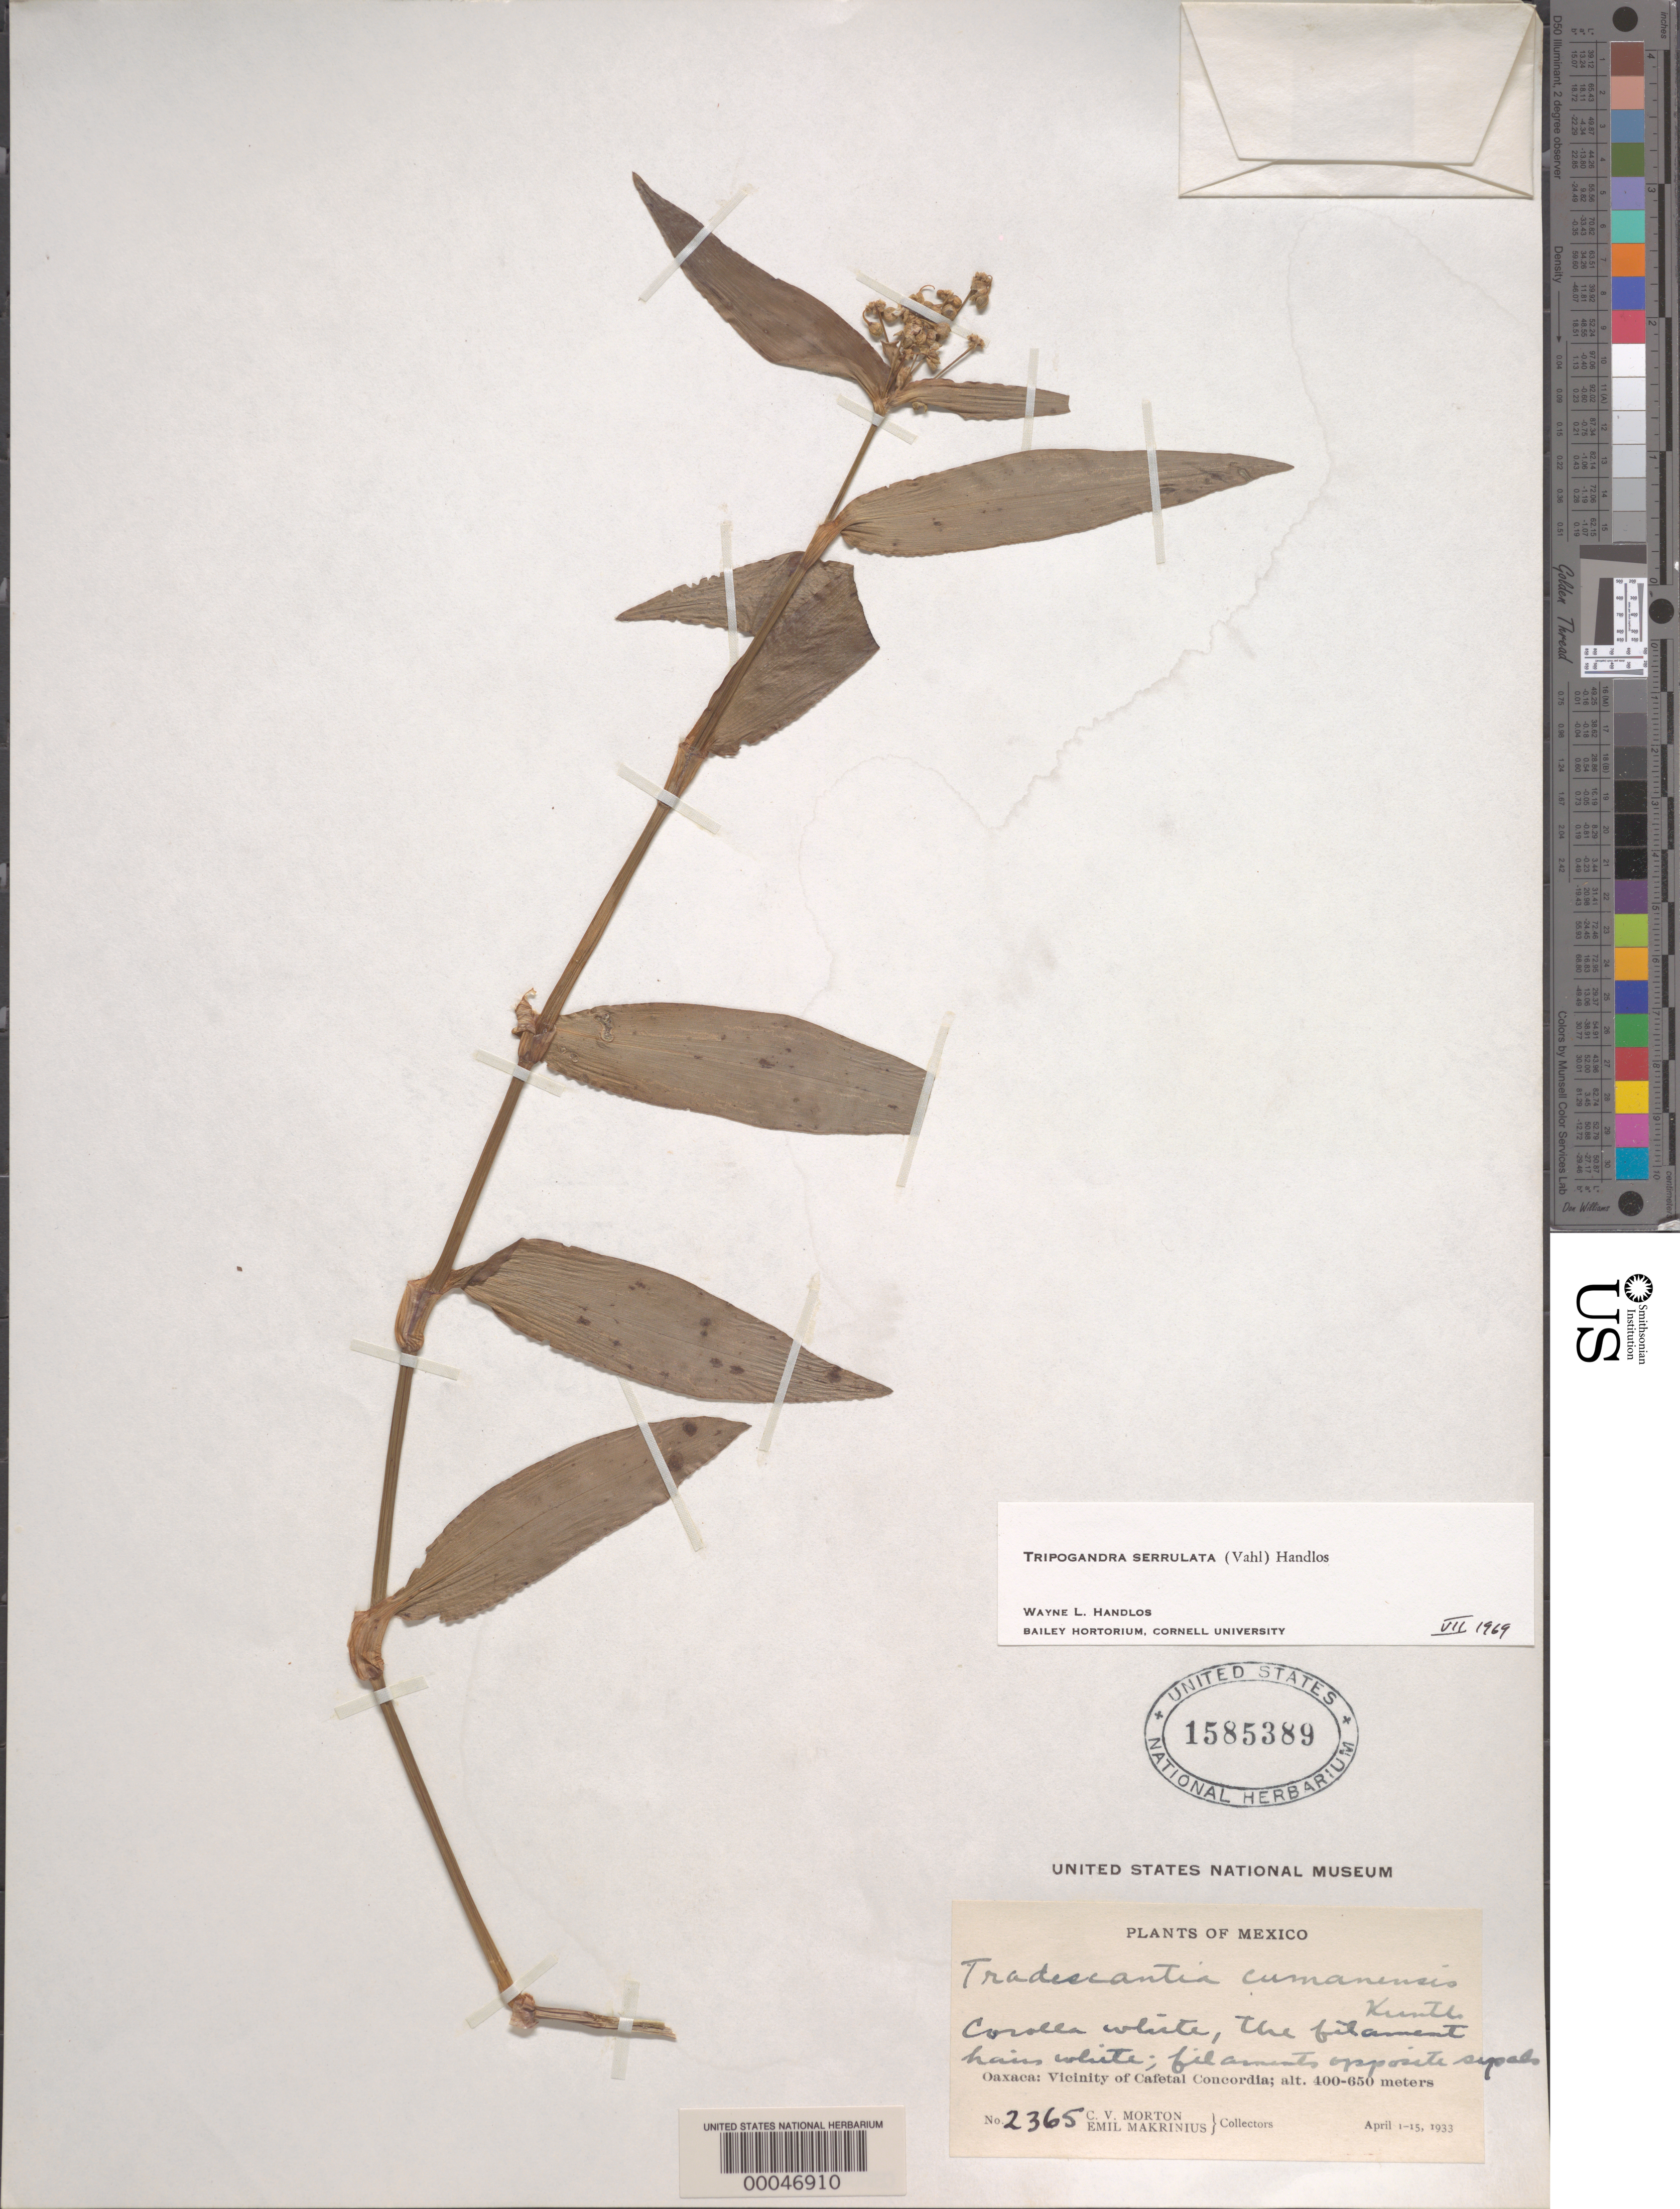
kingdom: Plantae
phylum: Tracheophyta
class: Liliopsida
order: Commelinales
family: Commelinaceae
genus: Tripogandra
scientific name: Tripogandra serrulata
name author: (Vahl) Handlos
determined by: Handlos, W. L.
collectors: C. V. Morton & E. Makrinius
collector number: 2365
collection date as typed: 01 Apr 1933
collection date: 1933-04-01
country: Mexico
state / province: Oaxaca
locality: Near cafetal concordia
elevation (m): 400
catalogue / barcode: US 1585389